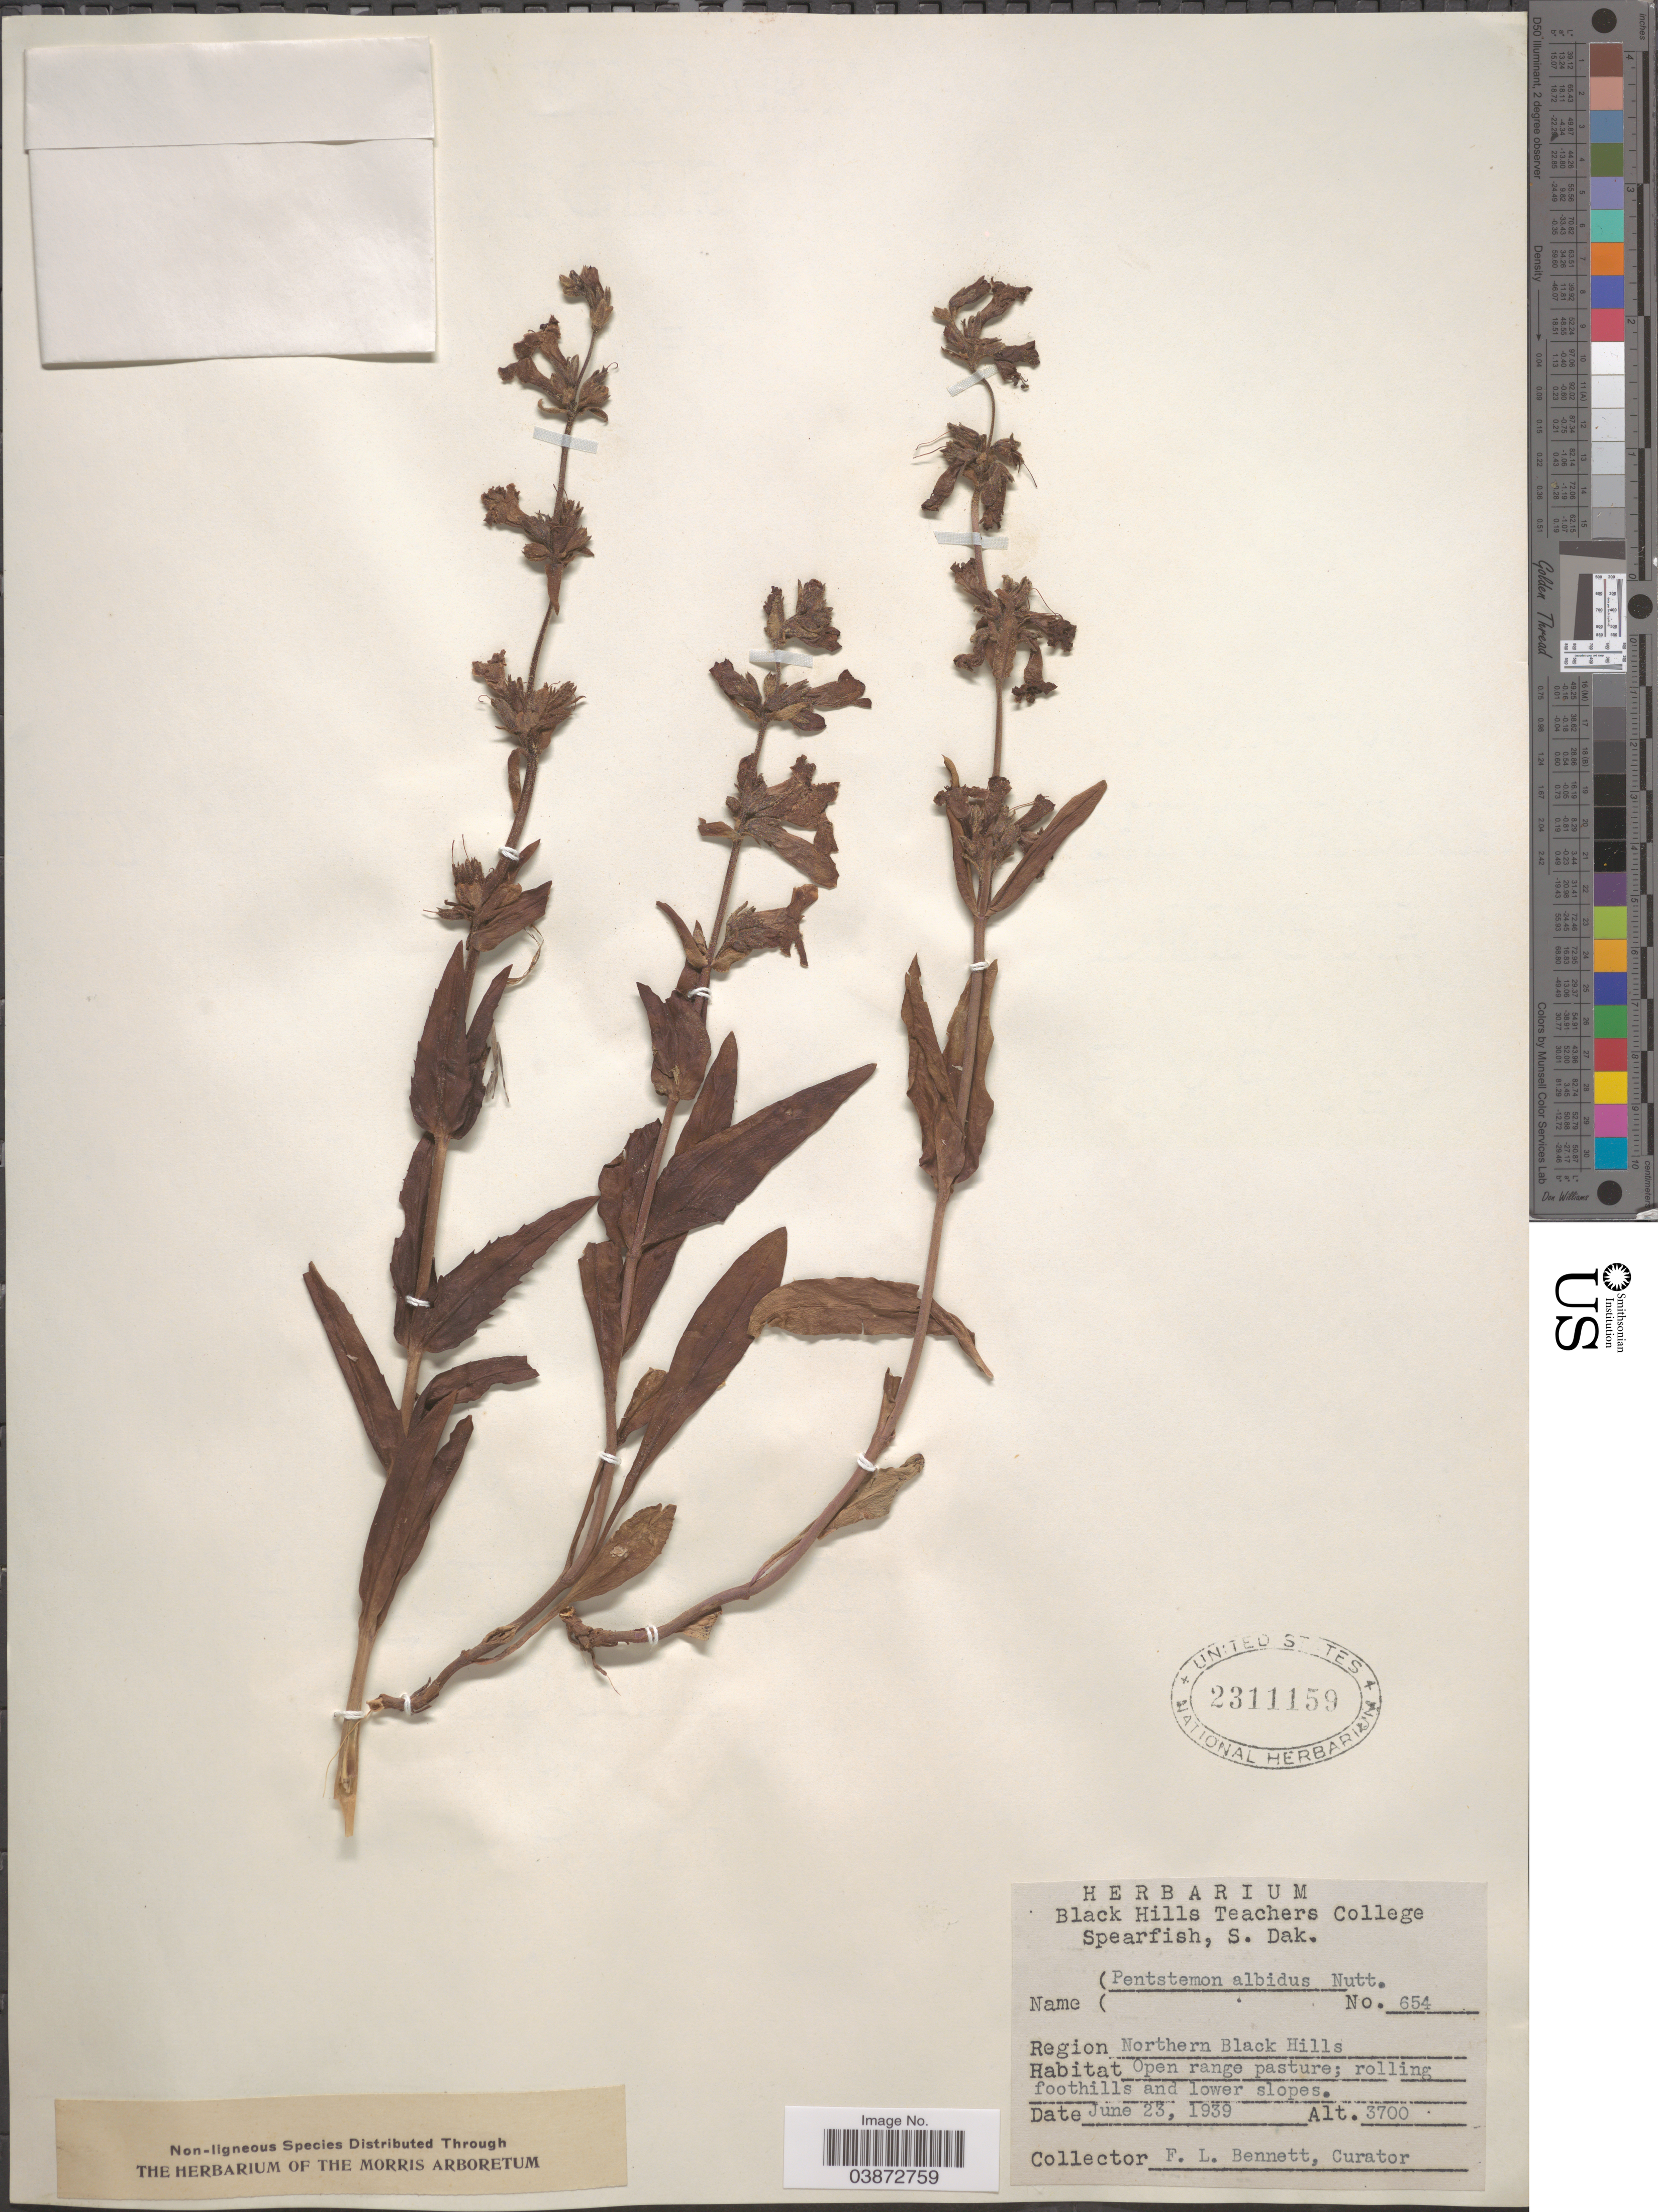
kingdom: Plantae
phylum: Tracheophyta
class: Magnoliopsida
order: Lamiales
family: Plantaginaceae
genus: Penstemon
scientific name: Penstemon albidus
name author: Nutt.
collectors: F. Bennett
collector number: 654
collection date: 1939-06-23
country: United States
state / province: South Dakota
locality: Region Northern Black Hills.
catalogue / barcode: US 2311159